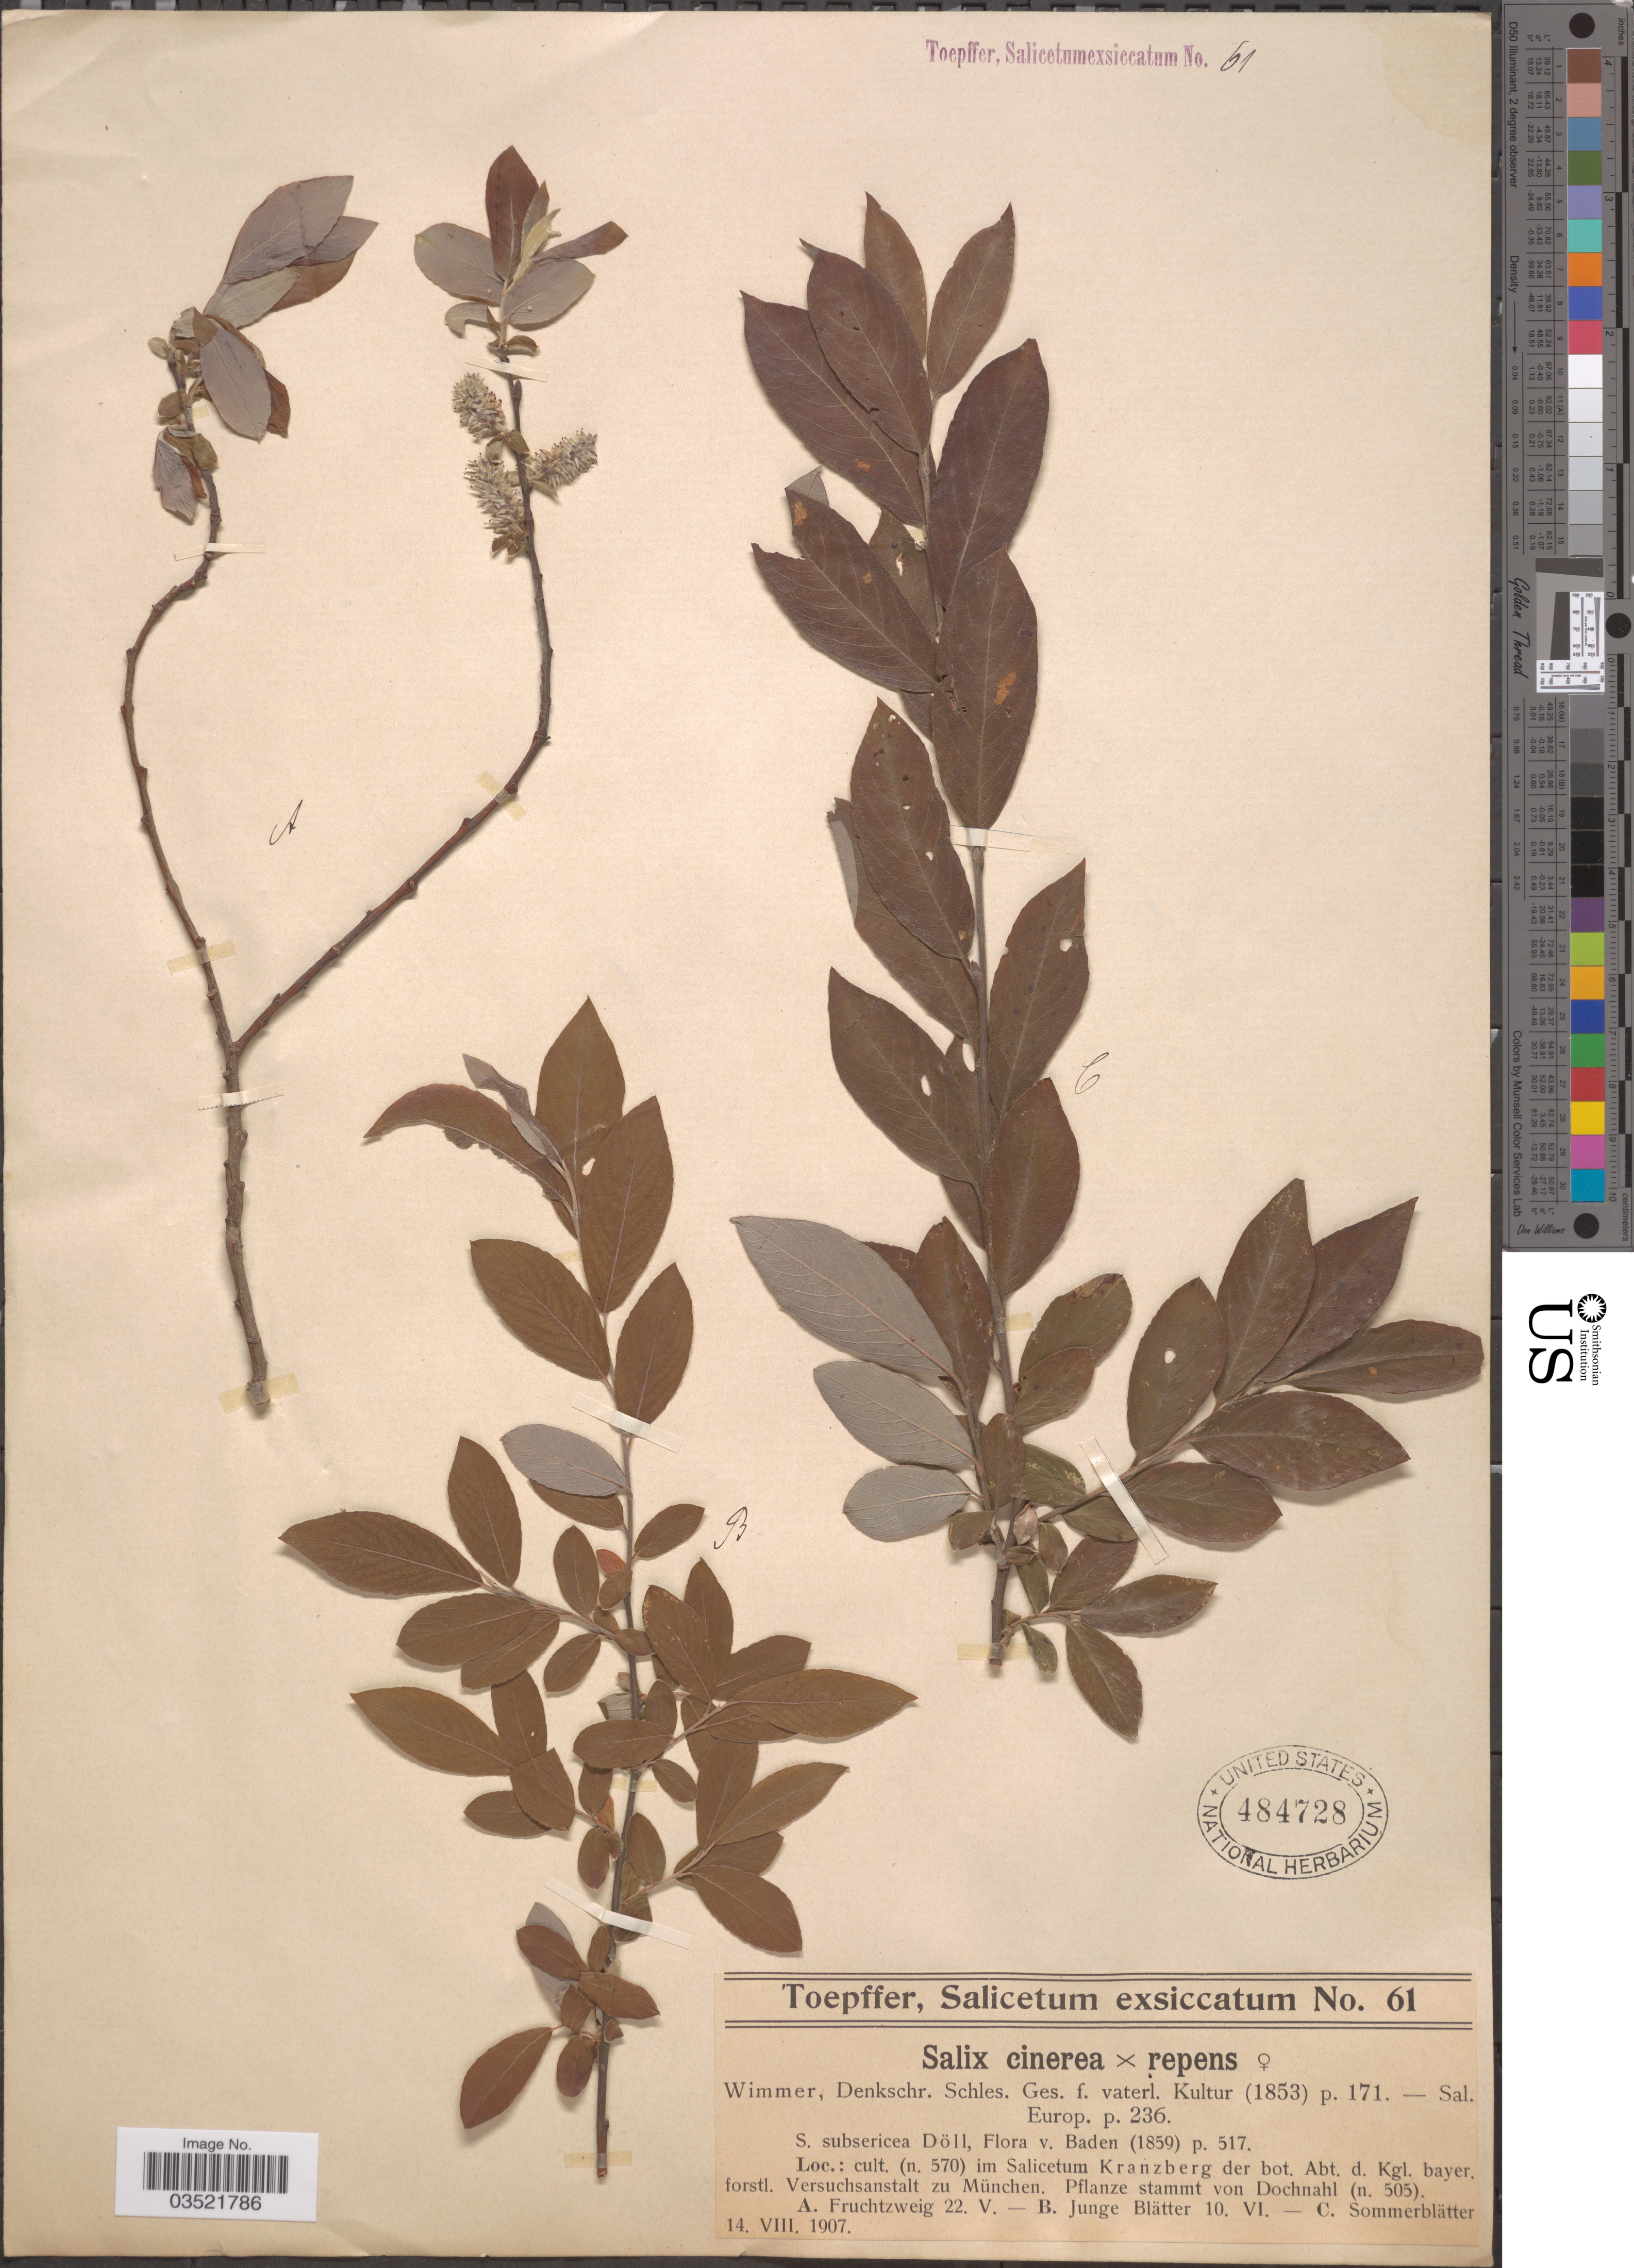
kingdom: Plantae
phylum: Tracheophyta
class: Magnoliopsida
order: Malpighiales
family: Salicaceae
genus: Salix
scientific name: Salix cinerea x S. repens L.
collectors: A. Toepffer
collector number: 61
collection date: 1907-05-22/1907-08-14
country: Germany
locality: Cult. (n. 570) im Salicetum Kranzberg der bot. Abt. d. Kgl. bayer. forstl. Versuchsanstalt zu München. Pflanze stammt von Dochnachl (n. 505).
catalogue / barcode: US 484728